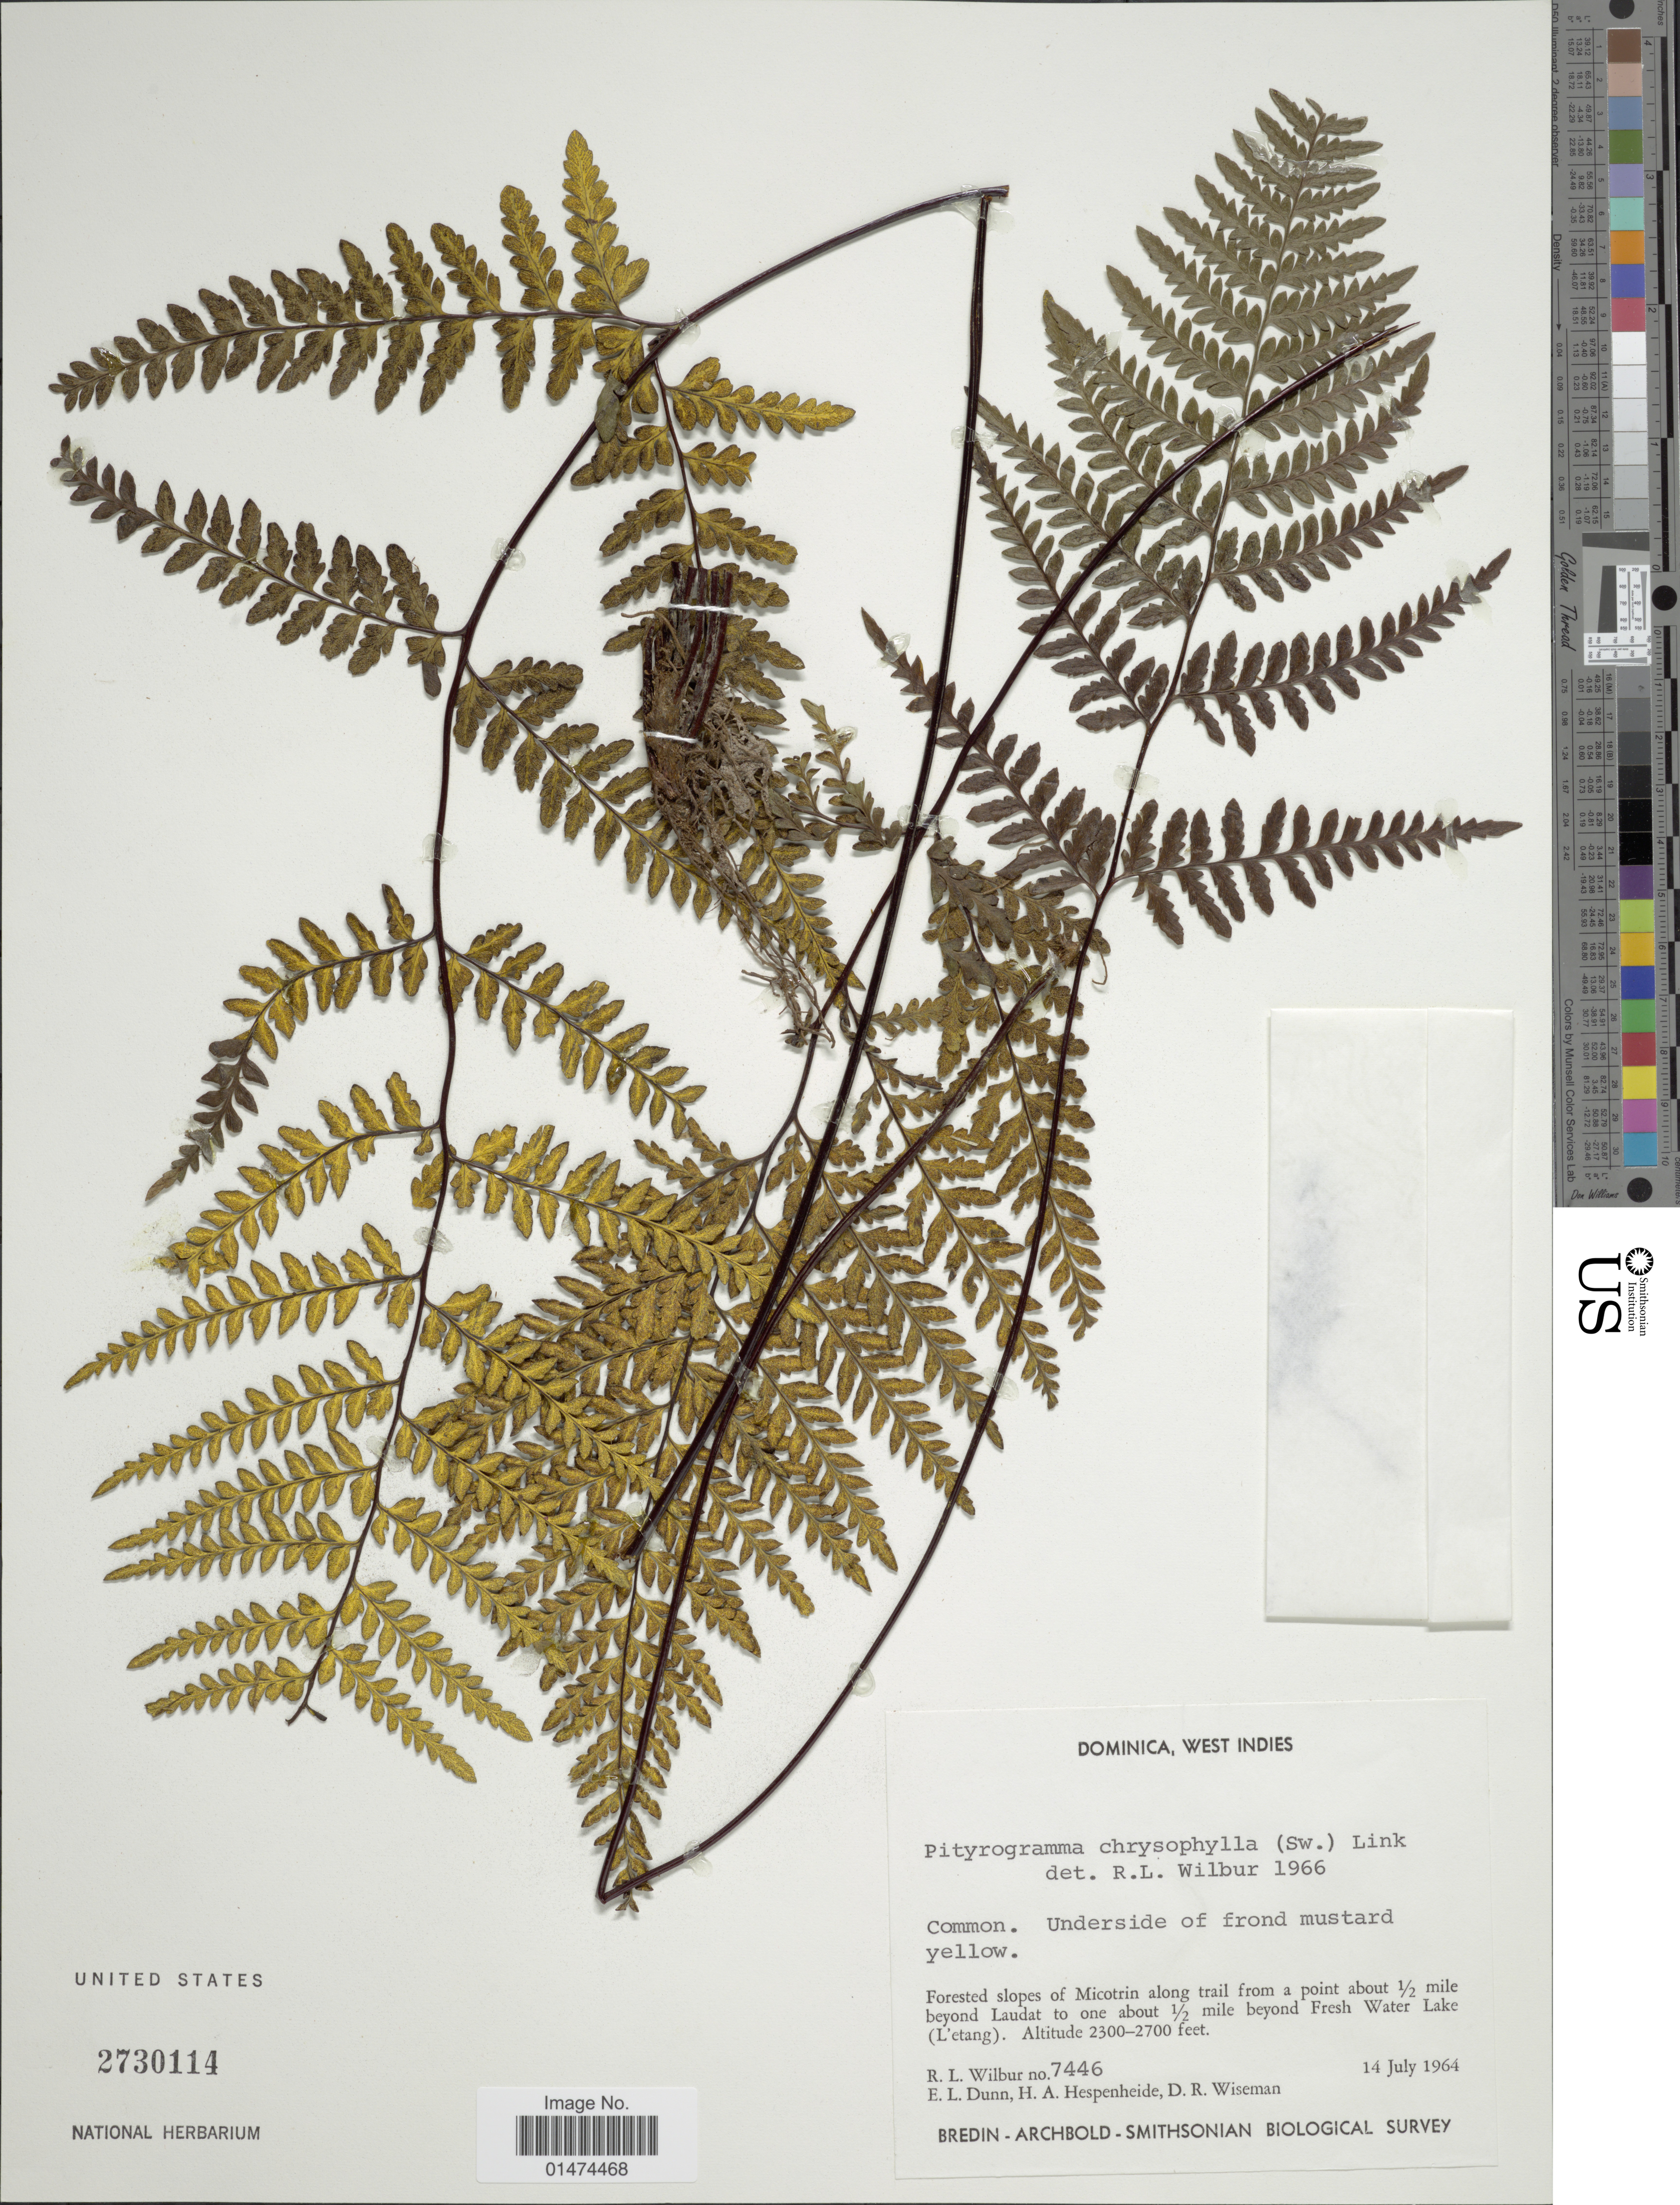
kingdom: Plantae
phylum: Tracheophyta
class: Polypodiopsida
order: Polypodiales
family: Pteridaceae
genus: Pityrogramma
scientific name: Pityrogramma chrysophylla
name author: (Sw.) Link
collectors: R. L. Wilbur, E. Dunn, H. Hespendheide & D. R. Wiseman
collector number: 7446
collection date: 1964-07-14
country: Dominica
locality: Forested slopes of Microtin along trail from a point about 1/2 mile beyond Laudat to one abut 1/2 mile beyond Fresh Water Lake (L'etand).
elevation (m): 701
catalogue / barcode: US 2730144